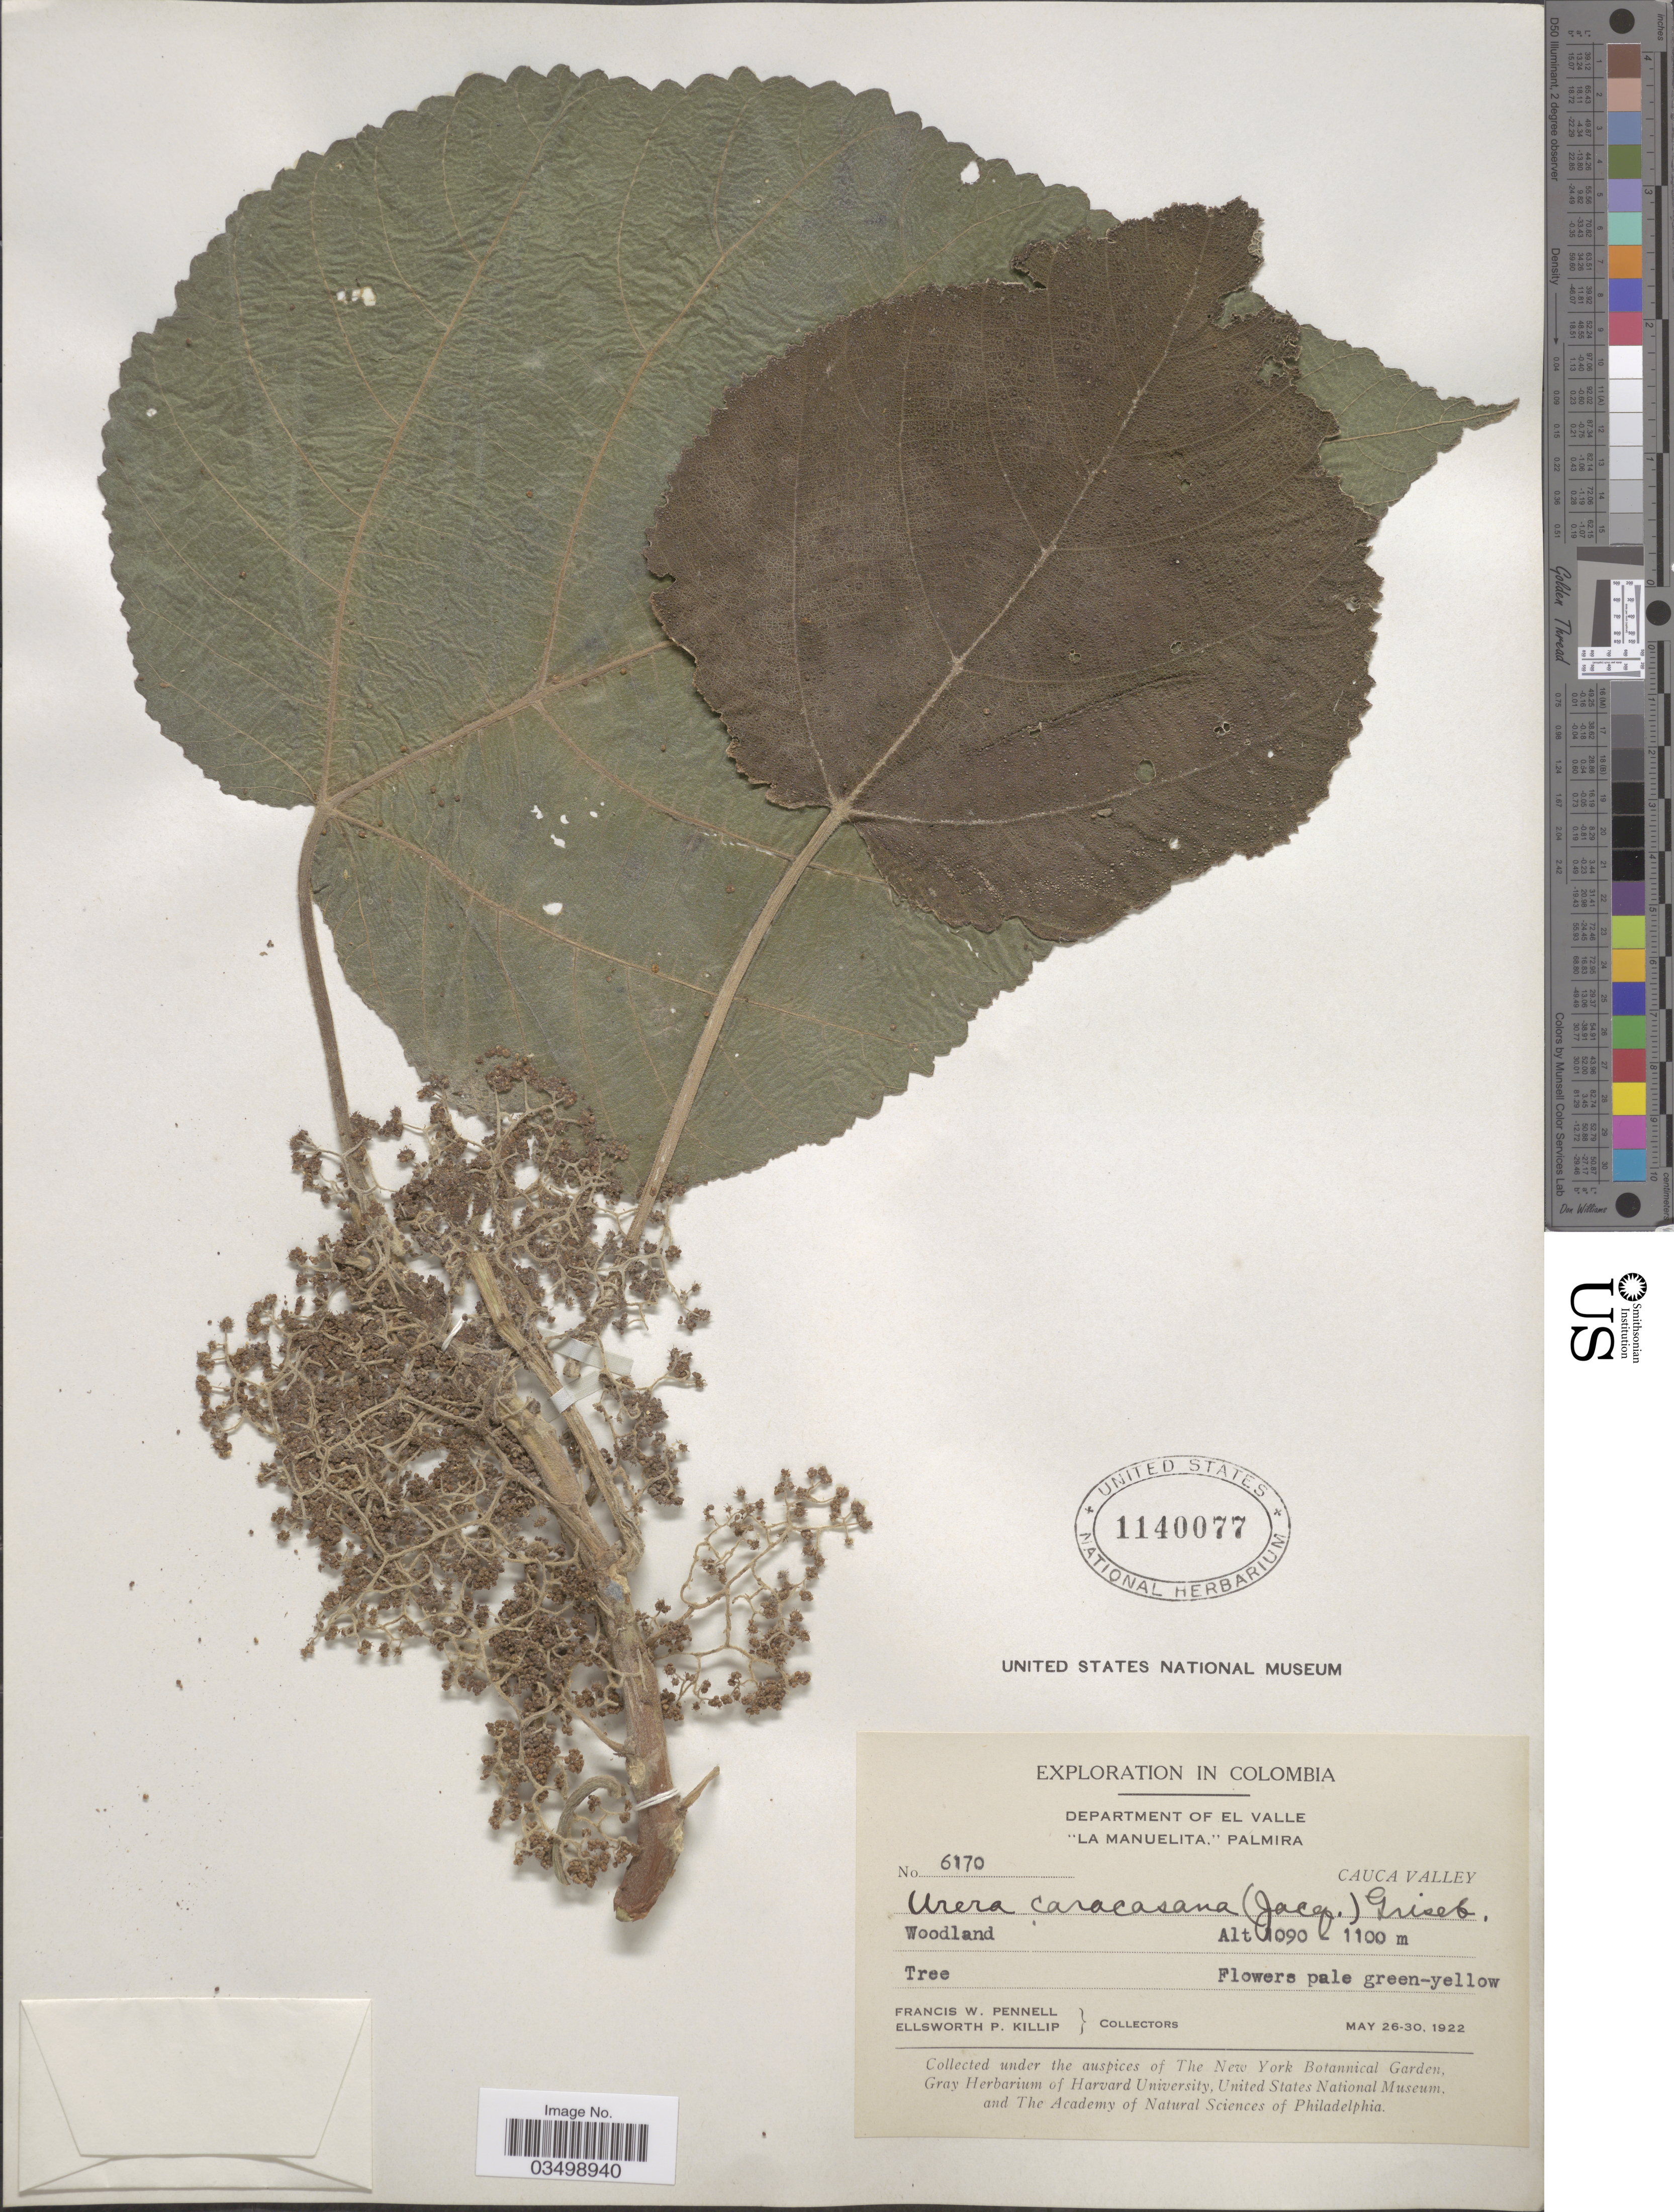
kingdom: Plantae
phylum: Tracheophyta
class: Magnoliopsida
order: Rosales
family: Urticaceae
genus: Urera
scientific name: Urera caracasana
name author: (Jacq.) Gaudich. ex Griseb.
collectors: F. W. Pennell & E. P. Killip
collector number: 6170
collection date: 1922-05-26/1922-05-30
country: Colombia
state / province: Valle del Cauca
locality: Department of El Valle. "La Manuelita," Palmira. Cauca Valley.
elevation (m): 1090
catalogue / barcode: US 1140077